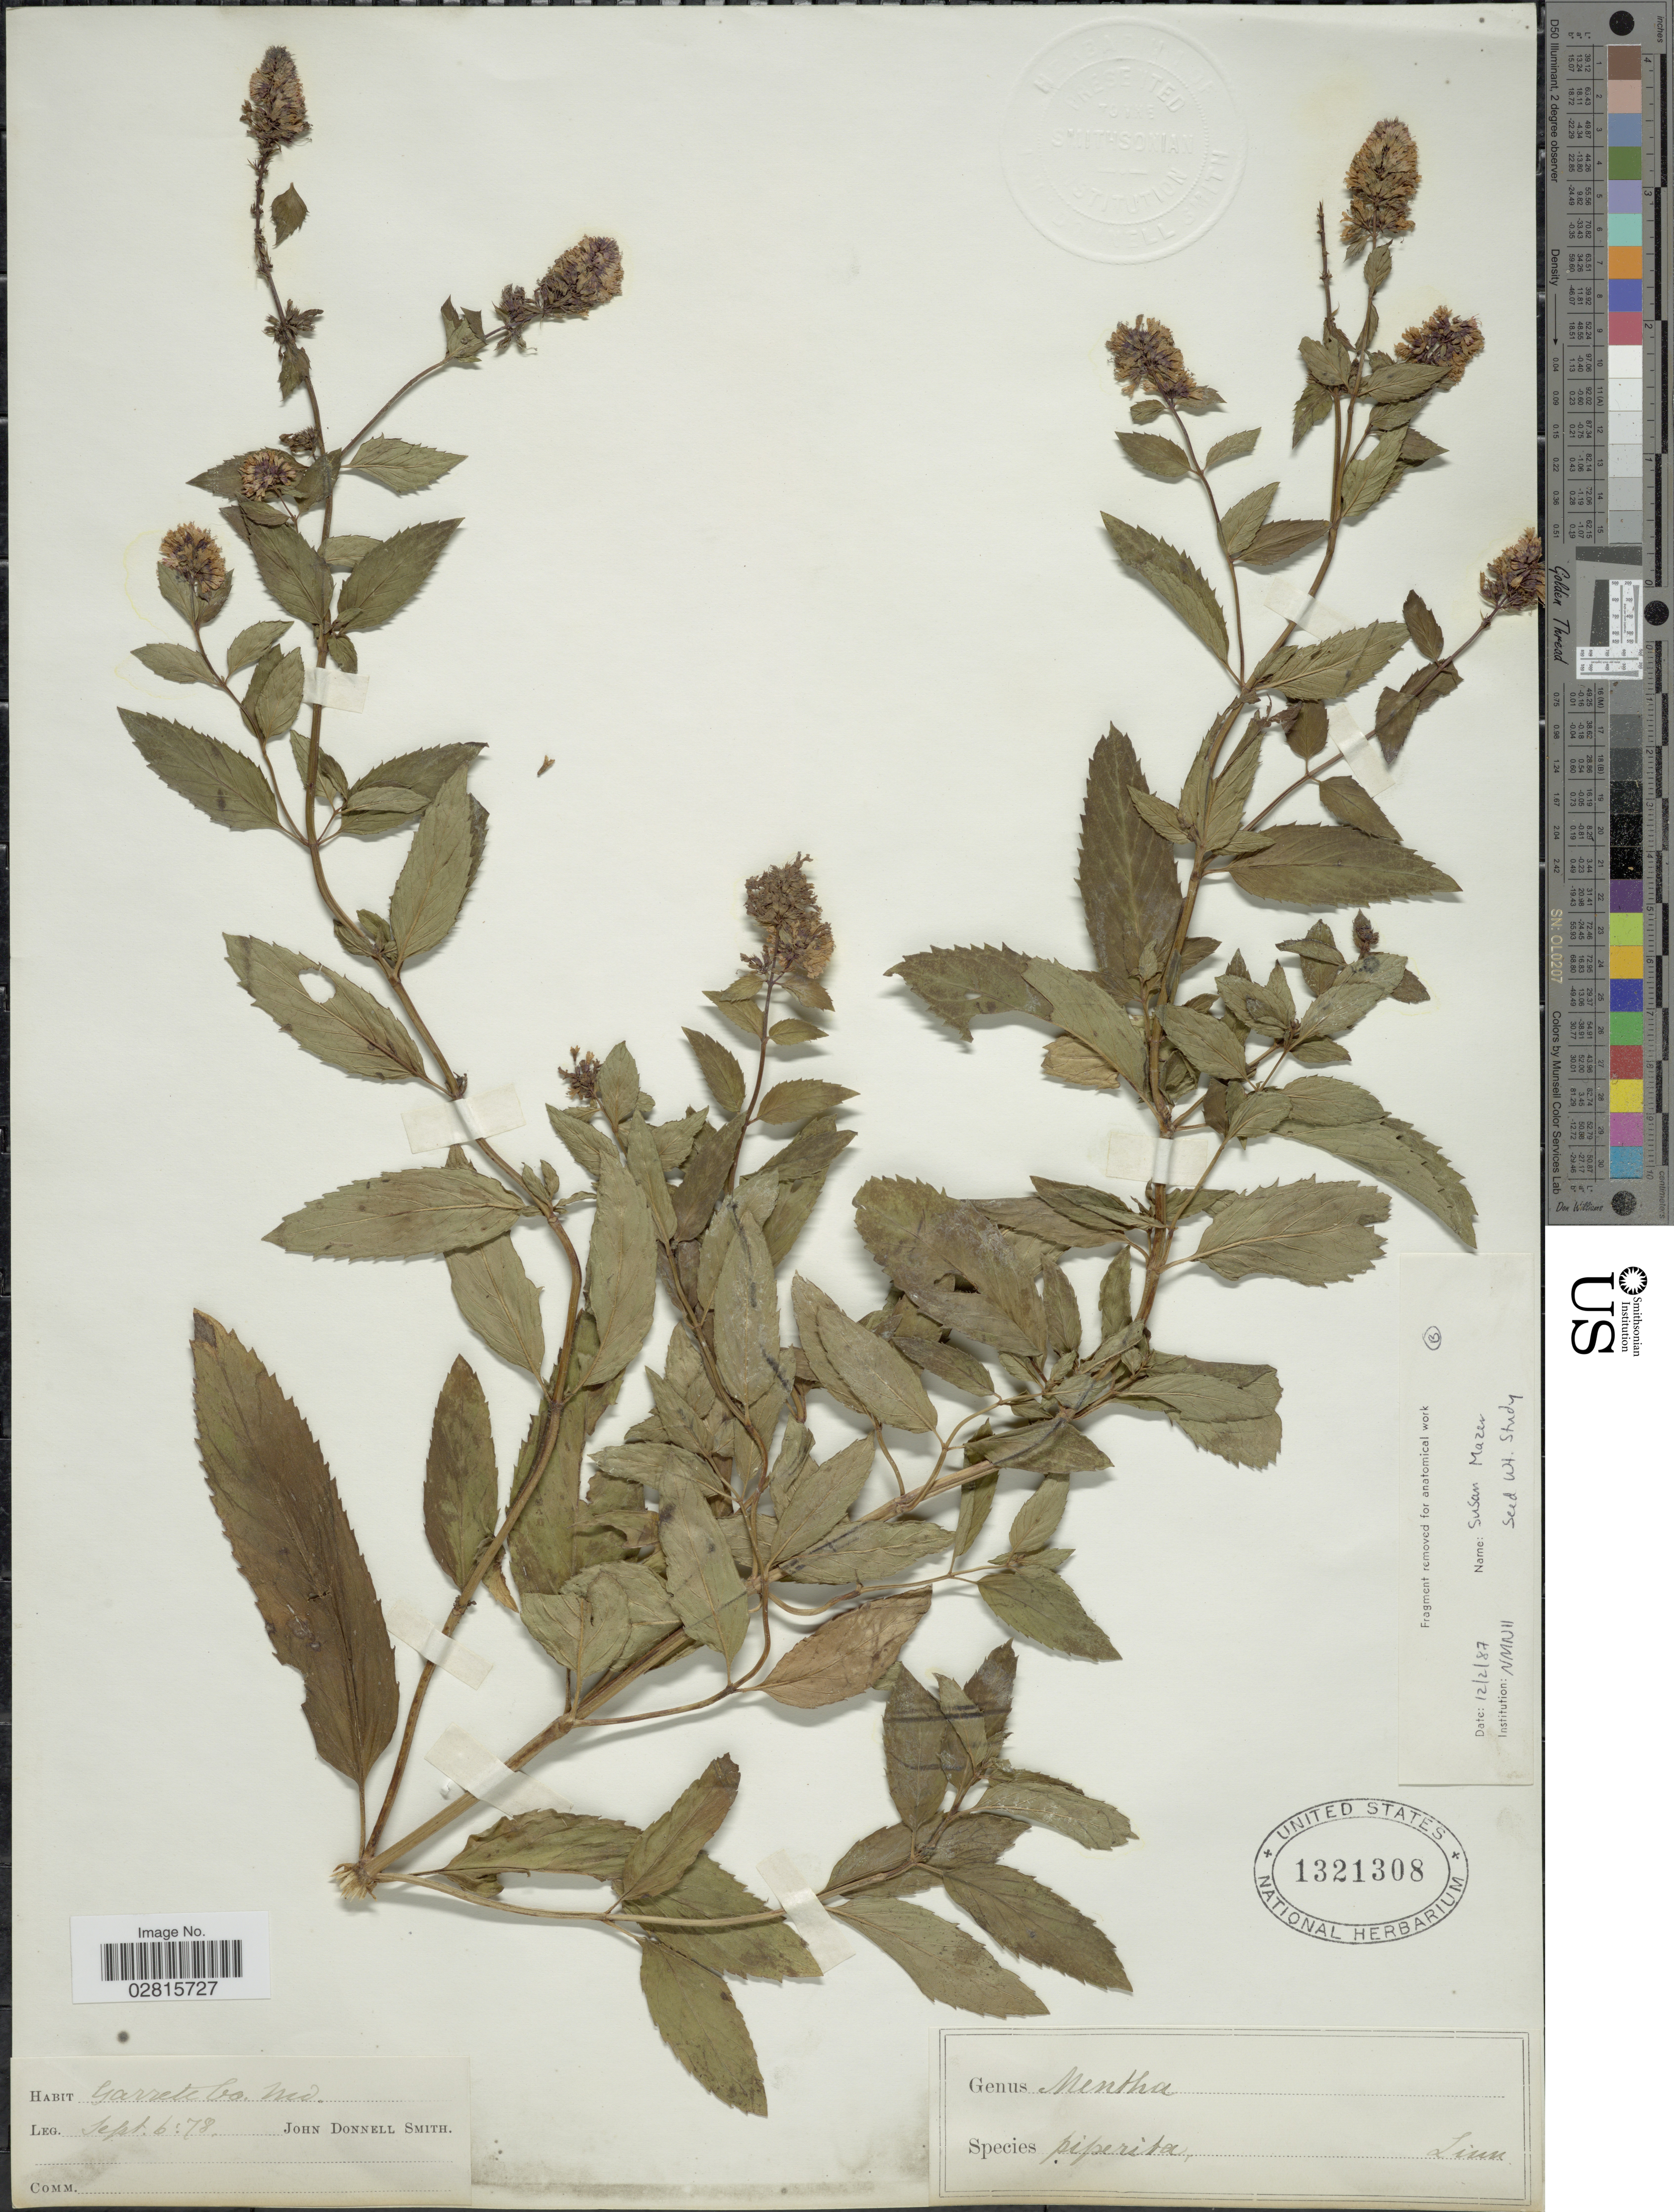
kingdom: Plantae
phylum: Tracheophyta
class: Magnoliopsida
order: Lamiales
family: Lamiaceae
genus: Mentha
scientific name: Mentha x piperita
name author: L.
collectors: J. Donnell Smith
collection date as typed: Transcribed d/m/y: 6/9/78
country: United States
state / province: Maryland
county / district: Garrett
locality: Garrett Co., Md.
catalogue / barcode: US 1321308